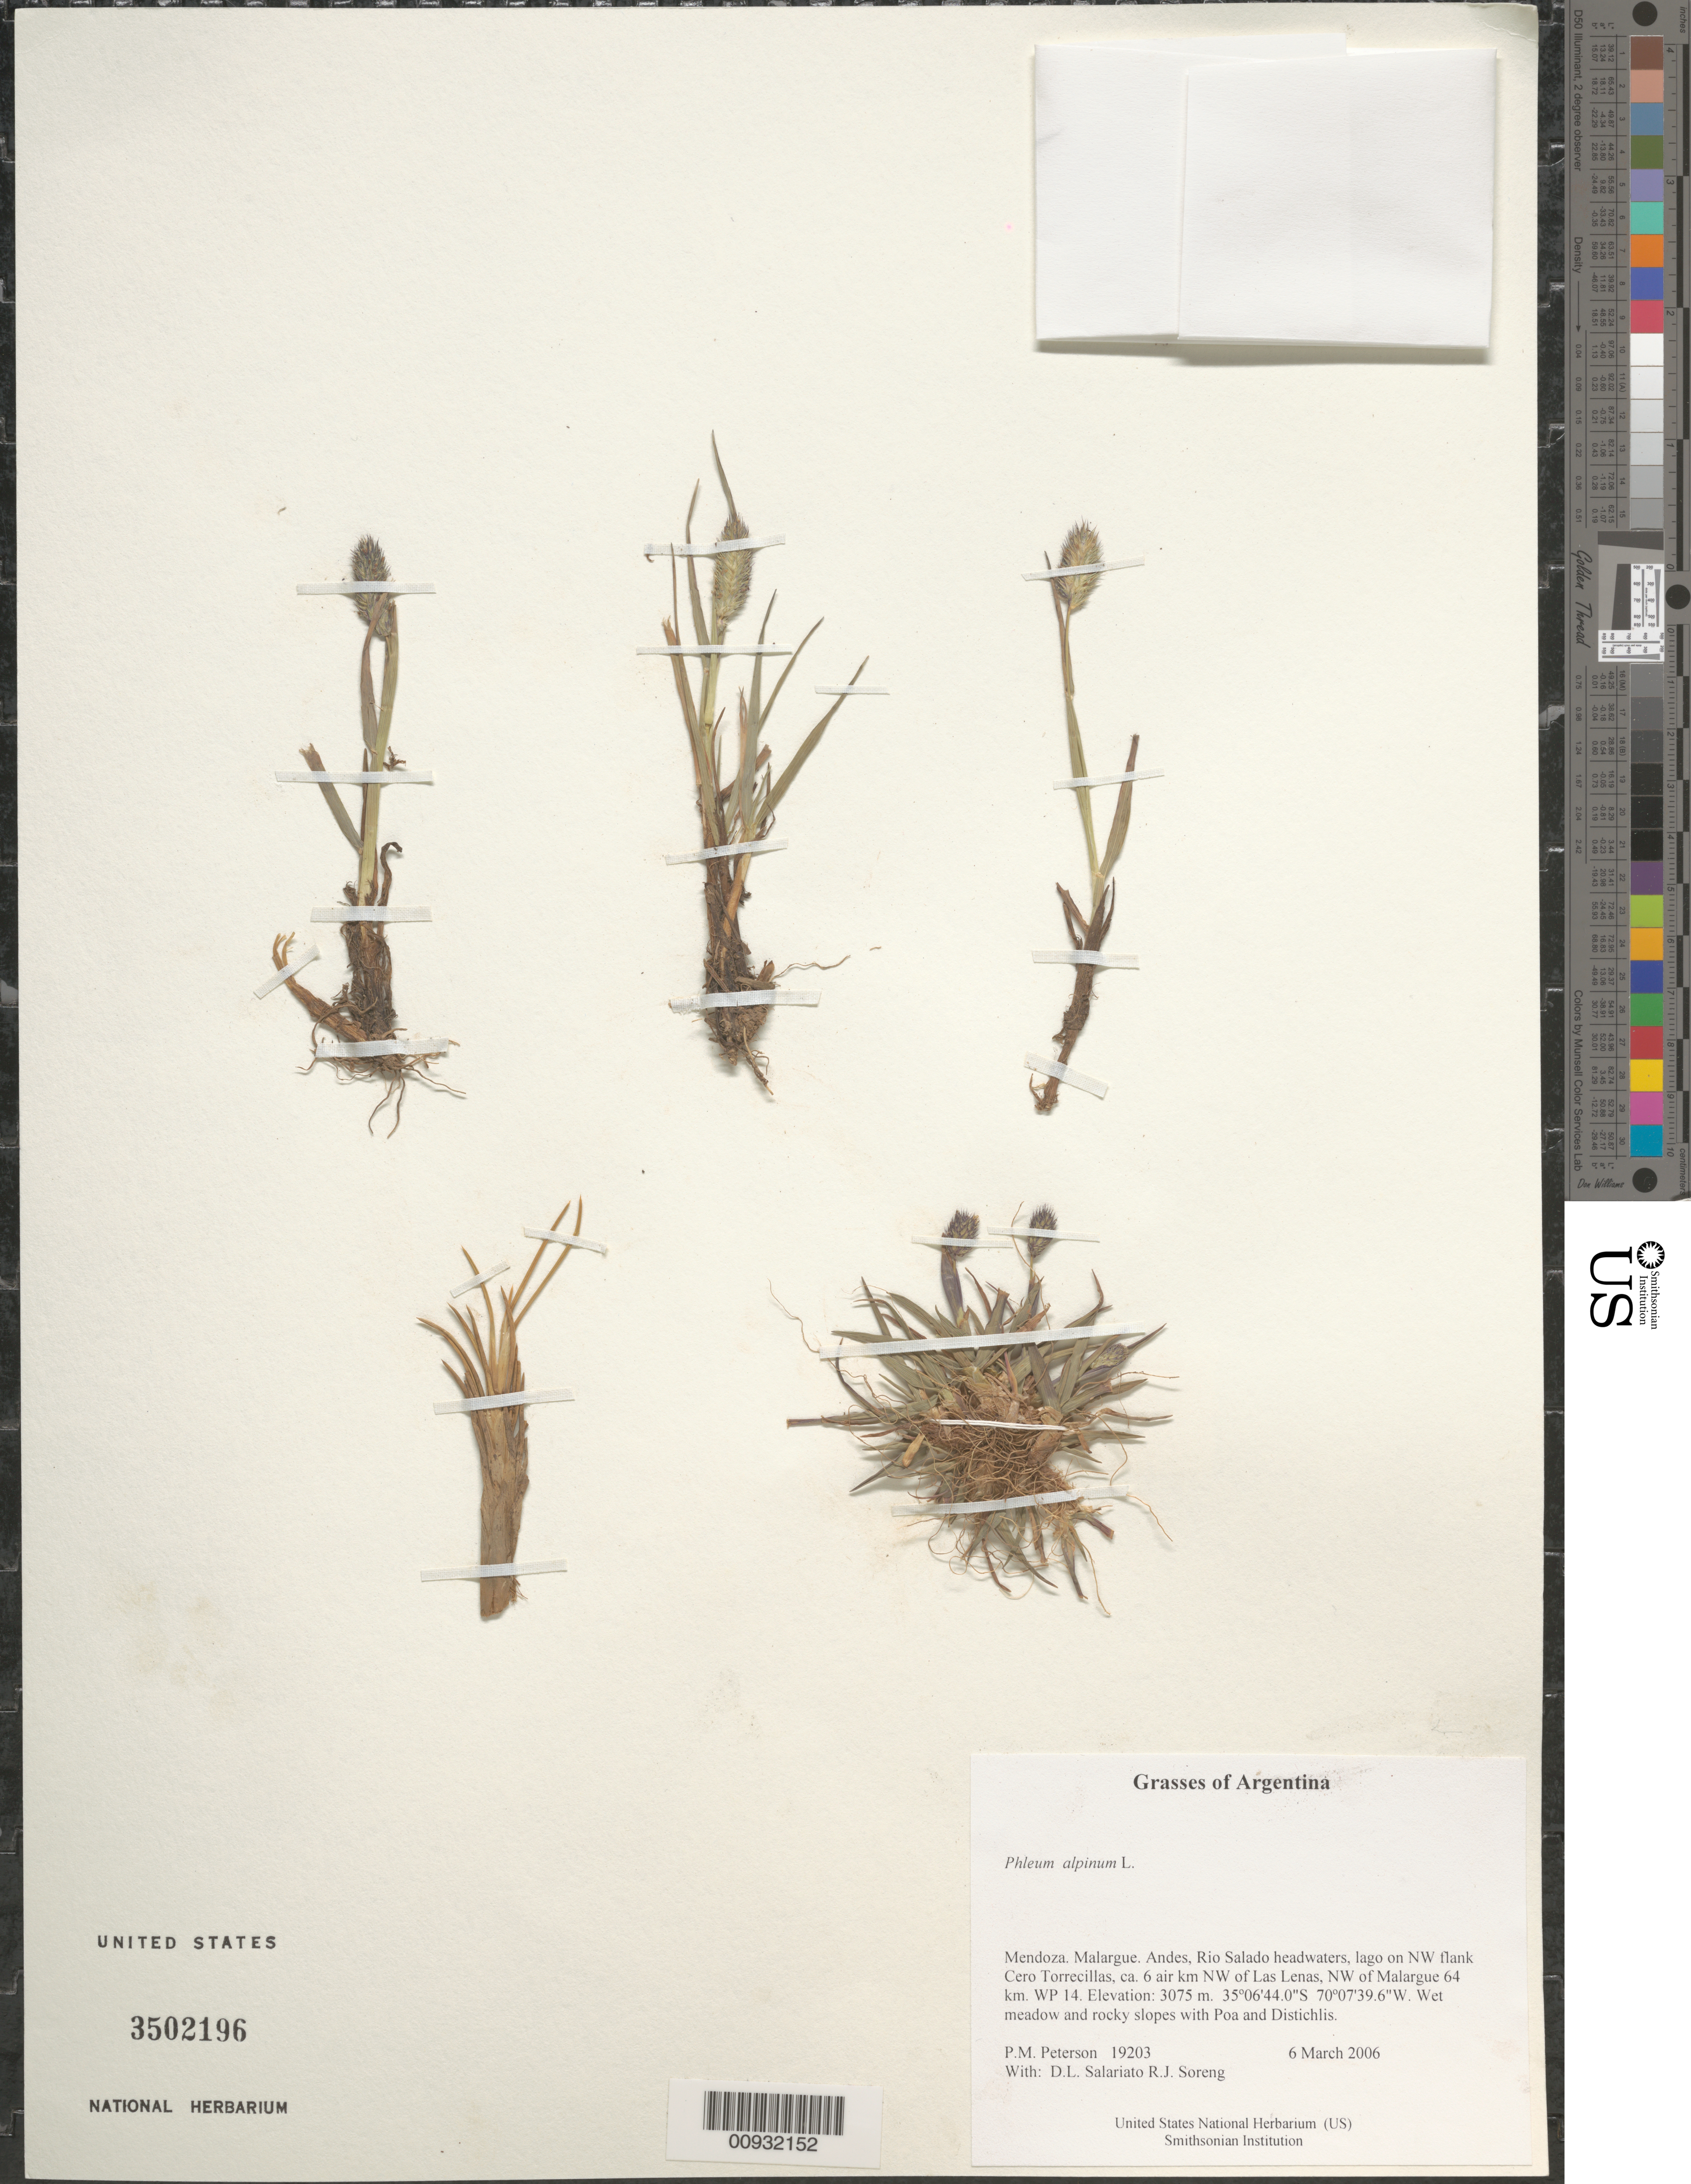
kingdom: Plantae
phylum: Tracheophyta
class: Liliopsida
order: Poales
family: Poaceae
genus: Phleum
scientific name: Phleum alpinum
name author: L.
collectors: P. M. Peterson, R. J. Soreng, D. Salariato & A. Panizza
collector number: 19203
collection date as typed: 06 Mar 2006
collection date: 2006-03-06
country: Argentina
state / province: Mendoza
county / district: Malargue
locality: Andes, Rio Salado headwaters, lago on NW flank Cero Torrecillas, ca. 6 air km NW of Las Lenas, NW of Malargue 64 km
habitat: Wet meadow and rocky slopes with Poa and Distichlis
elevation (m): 3075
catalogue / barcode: US 3502196